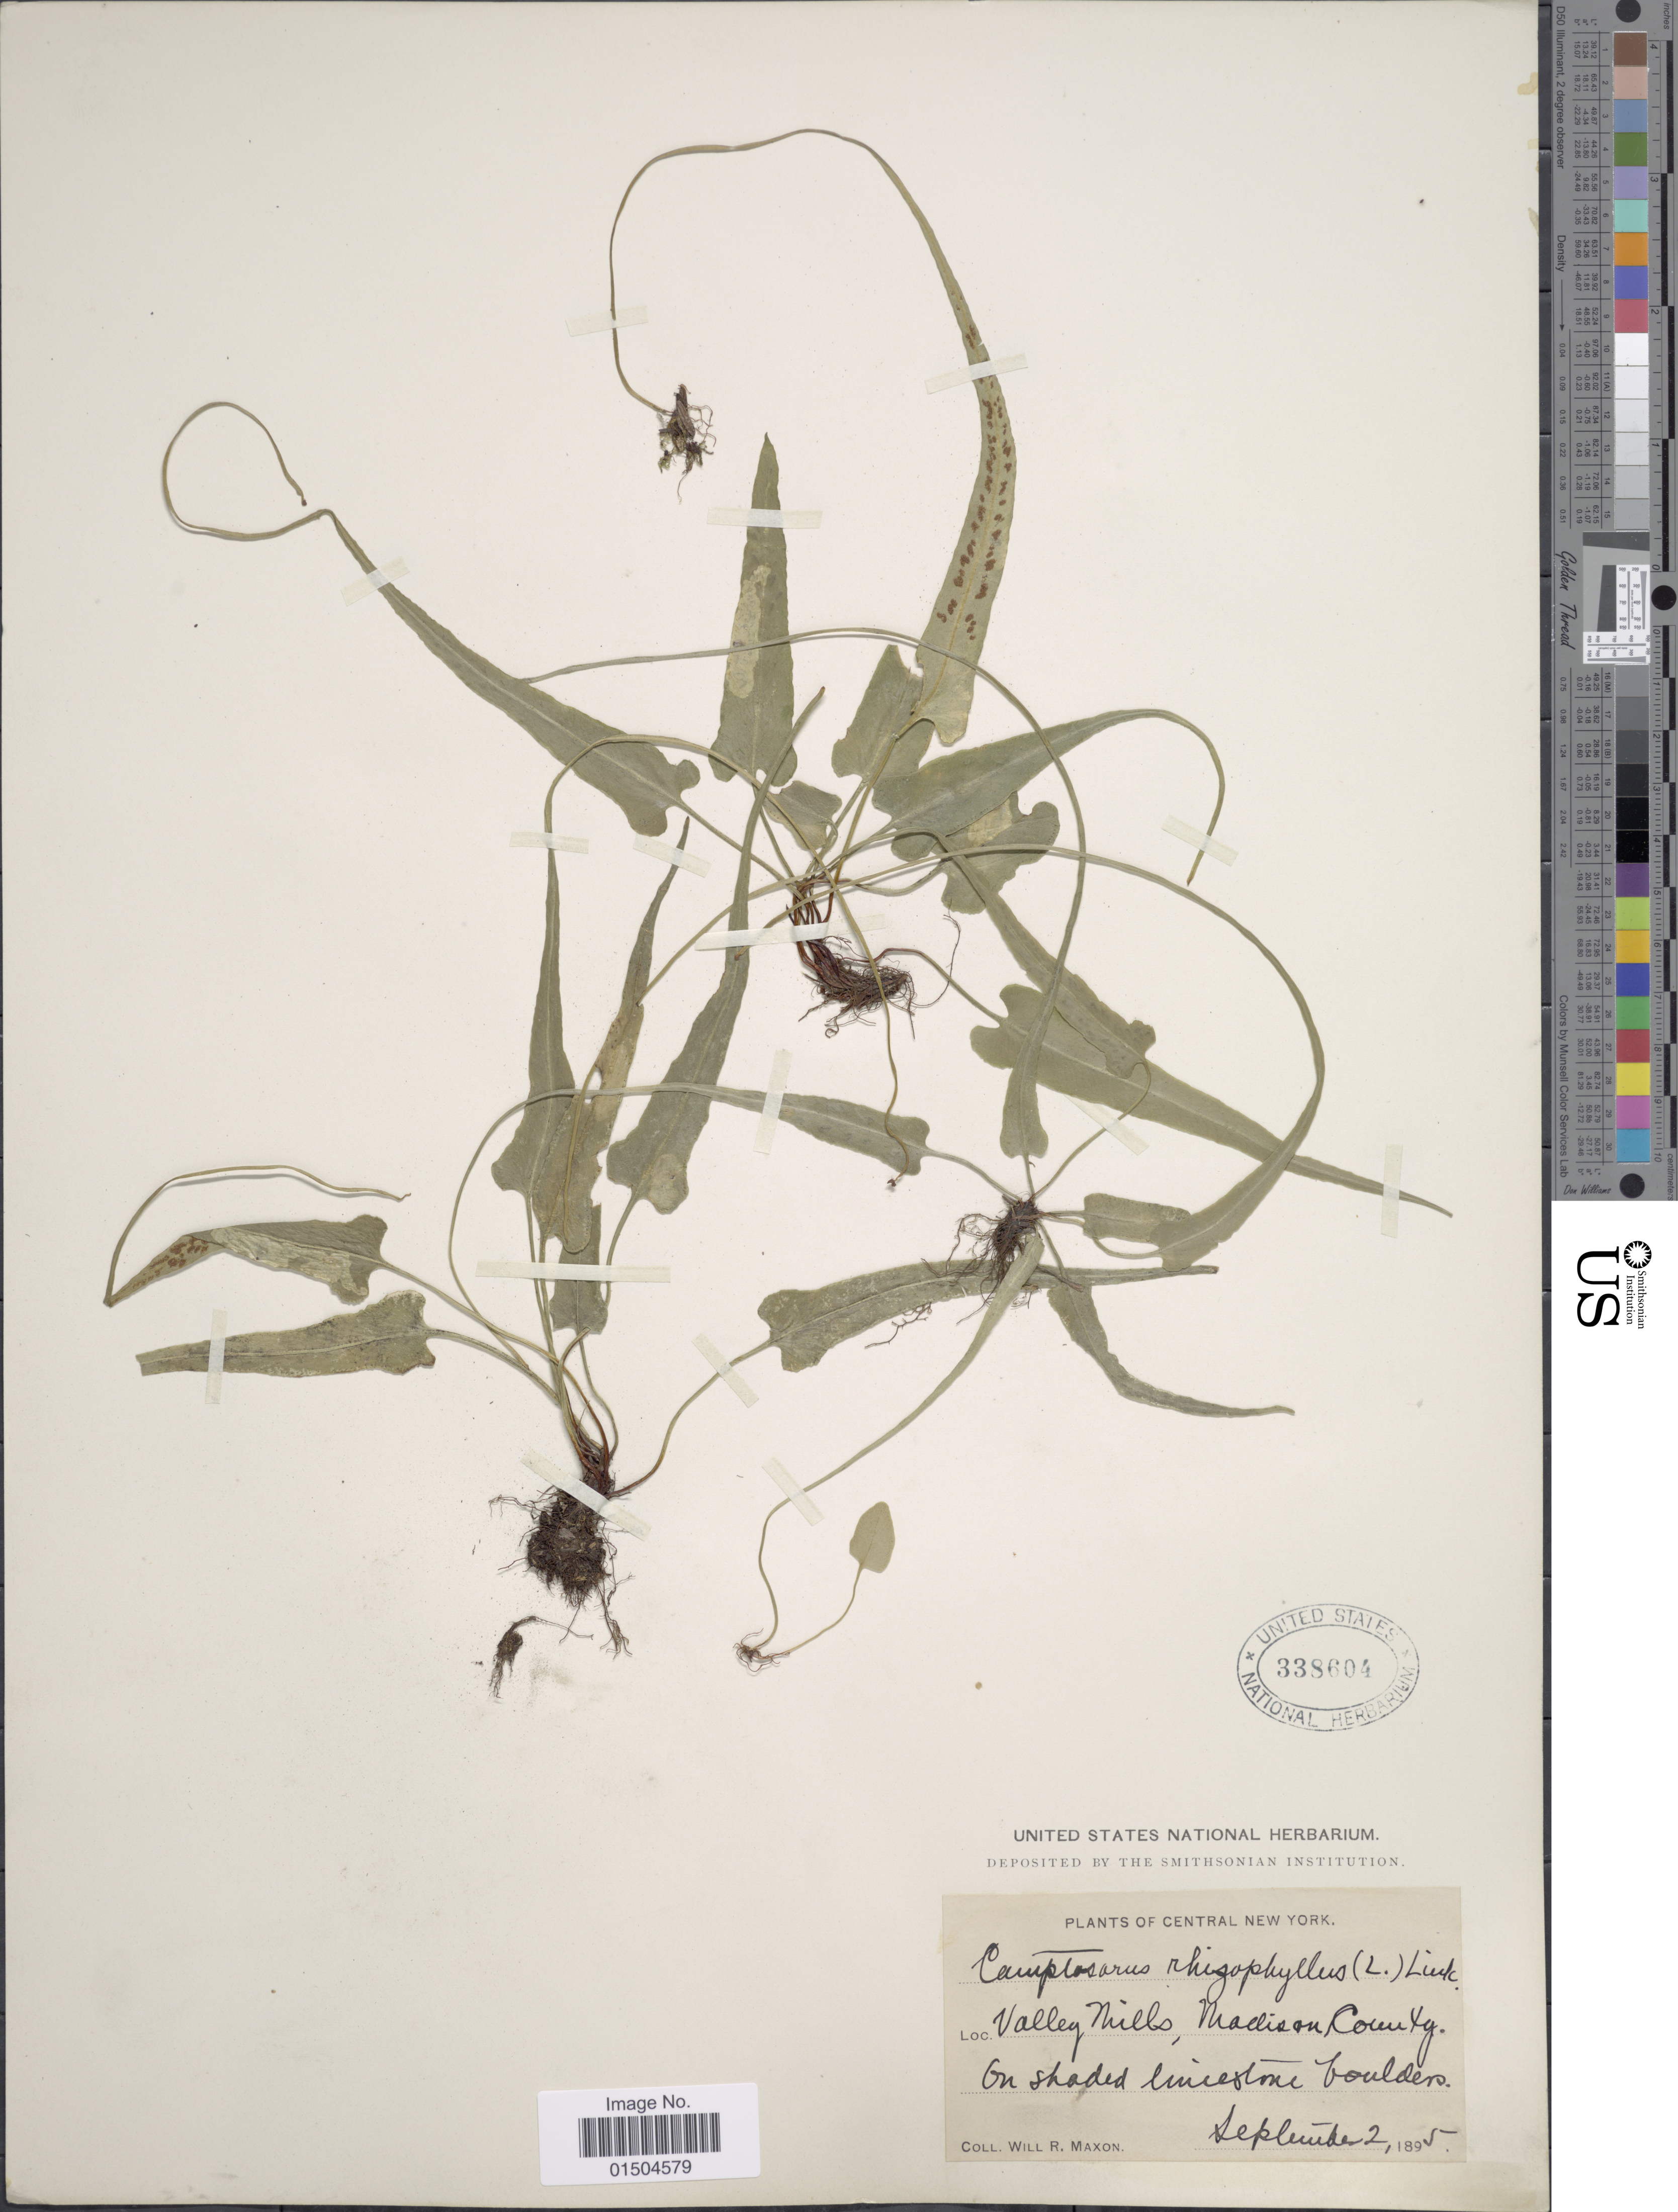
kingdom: Plantae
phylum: Tracheophyta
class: Polypodiopsida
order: Polypodiales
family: Aspleniaceae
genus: Asplenium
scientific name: Asplenium rhizophyllum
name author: L.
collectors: W. R. Maxon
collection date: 1895-09-02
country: United States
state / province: New York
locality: Central New York. Valley Mills, Madison County.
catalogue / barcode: US 338604